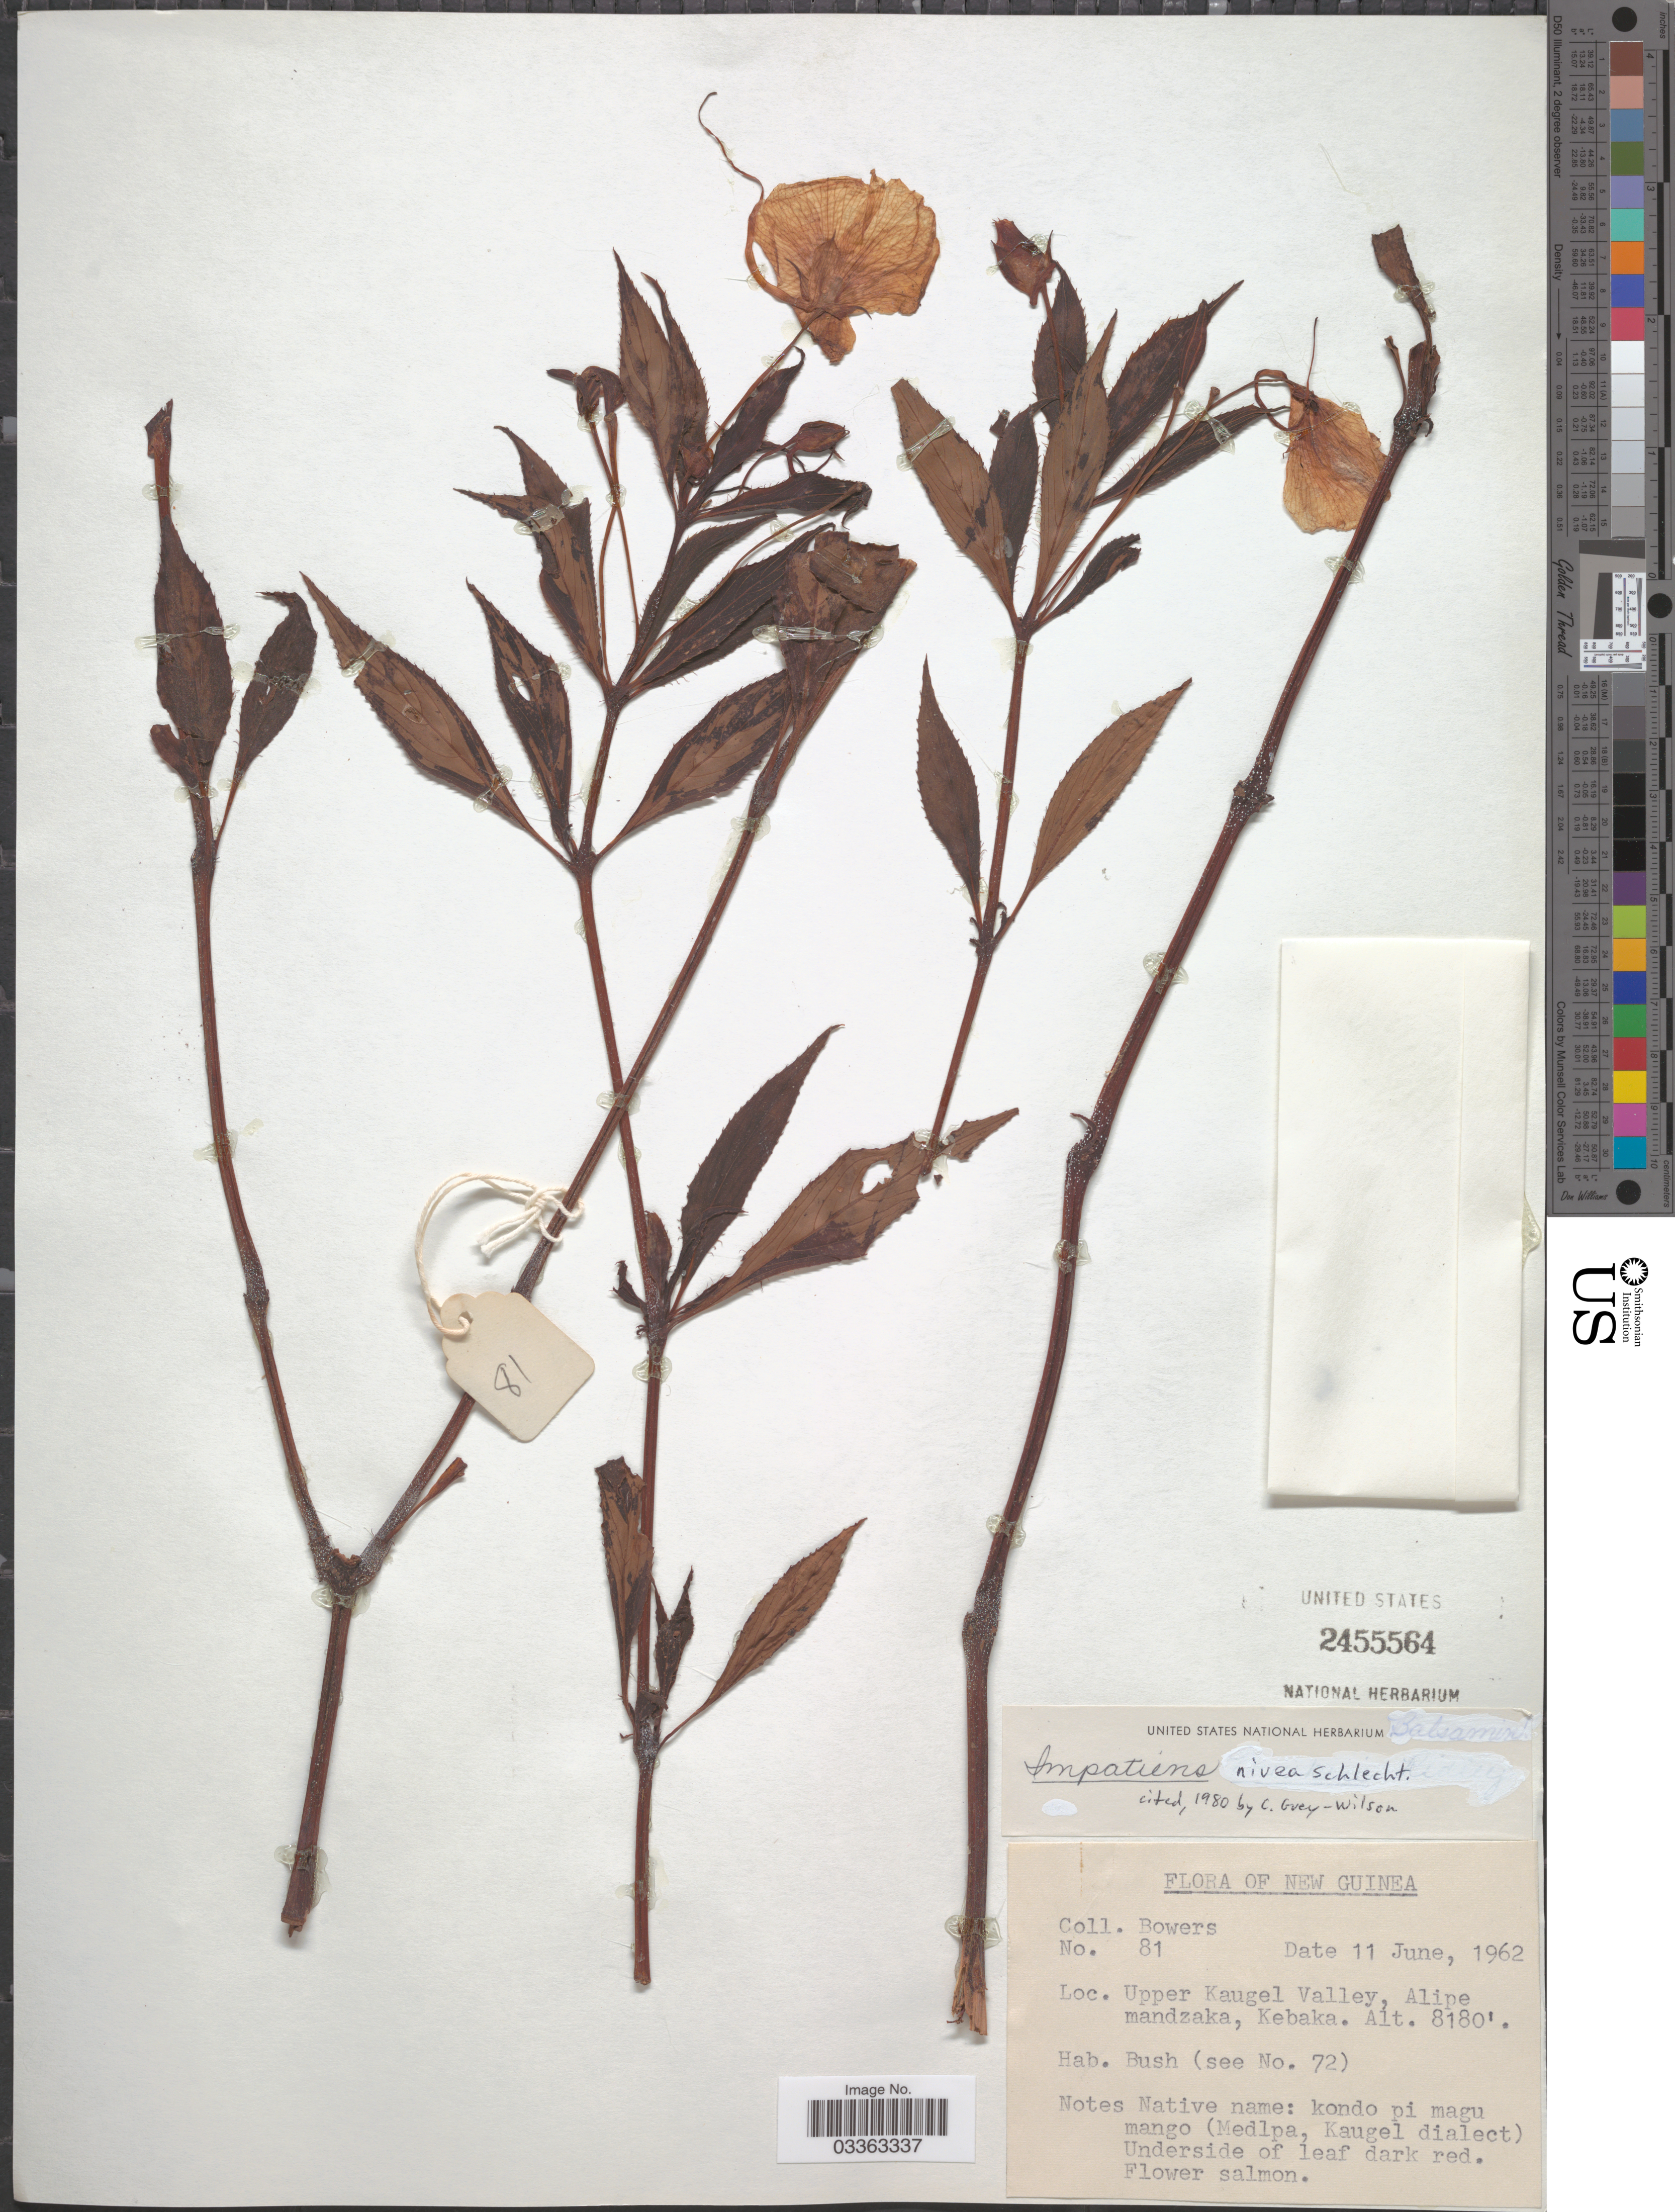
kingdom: Plantae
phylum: Tracheophyta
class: Magnoliopsida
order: Ericales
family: Balsaminaceae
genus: Impatiens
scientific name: Impatiens nivea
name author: Schltr.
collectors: -. Bowers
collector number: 81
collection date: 1962-06-11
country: Papua New Guinea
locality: New Guinea. Upper Kaugel Valley, Alipe mandzaka, Kebaka.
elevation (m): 2493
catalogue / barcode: US 2455564